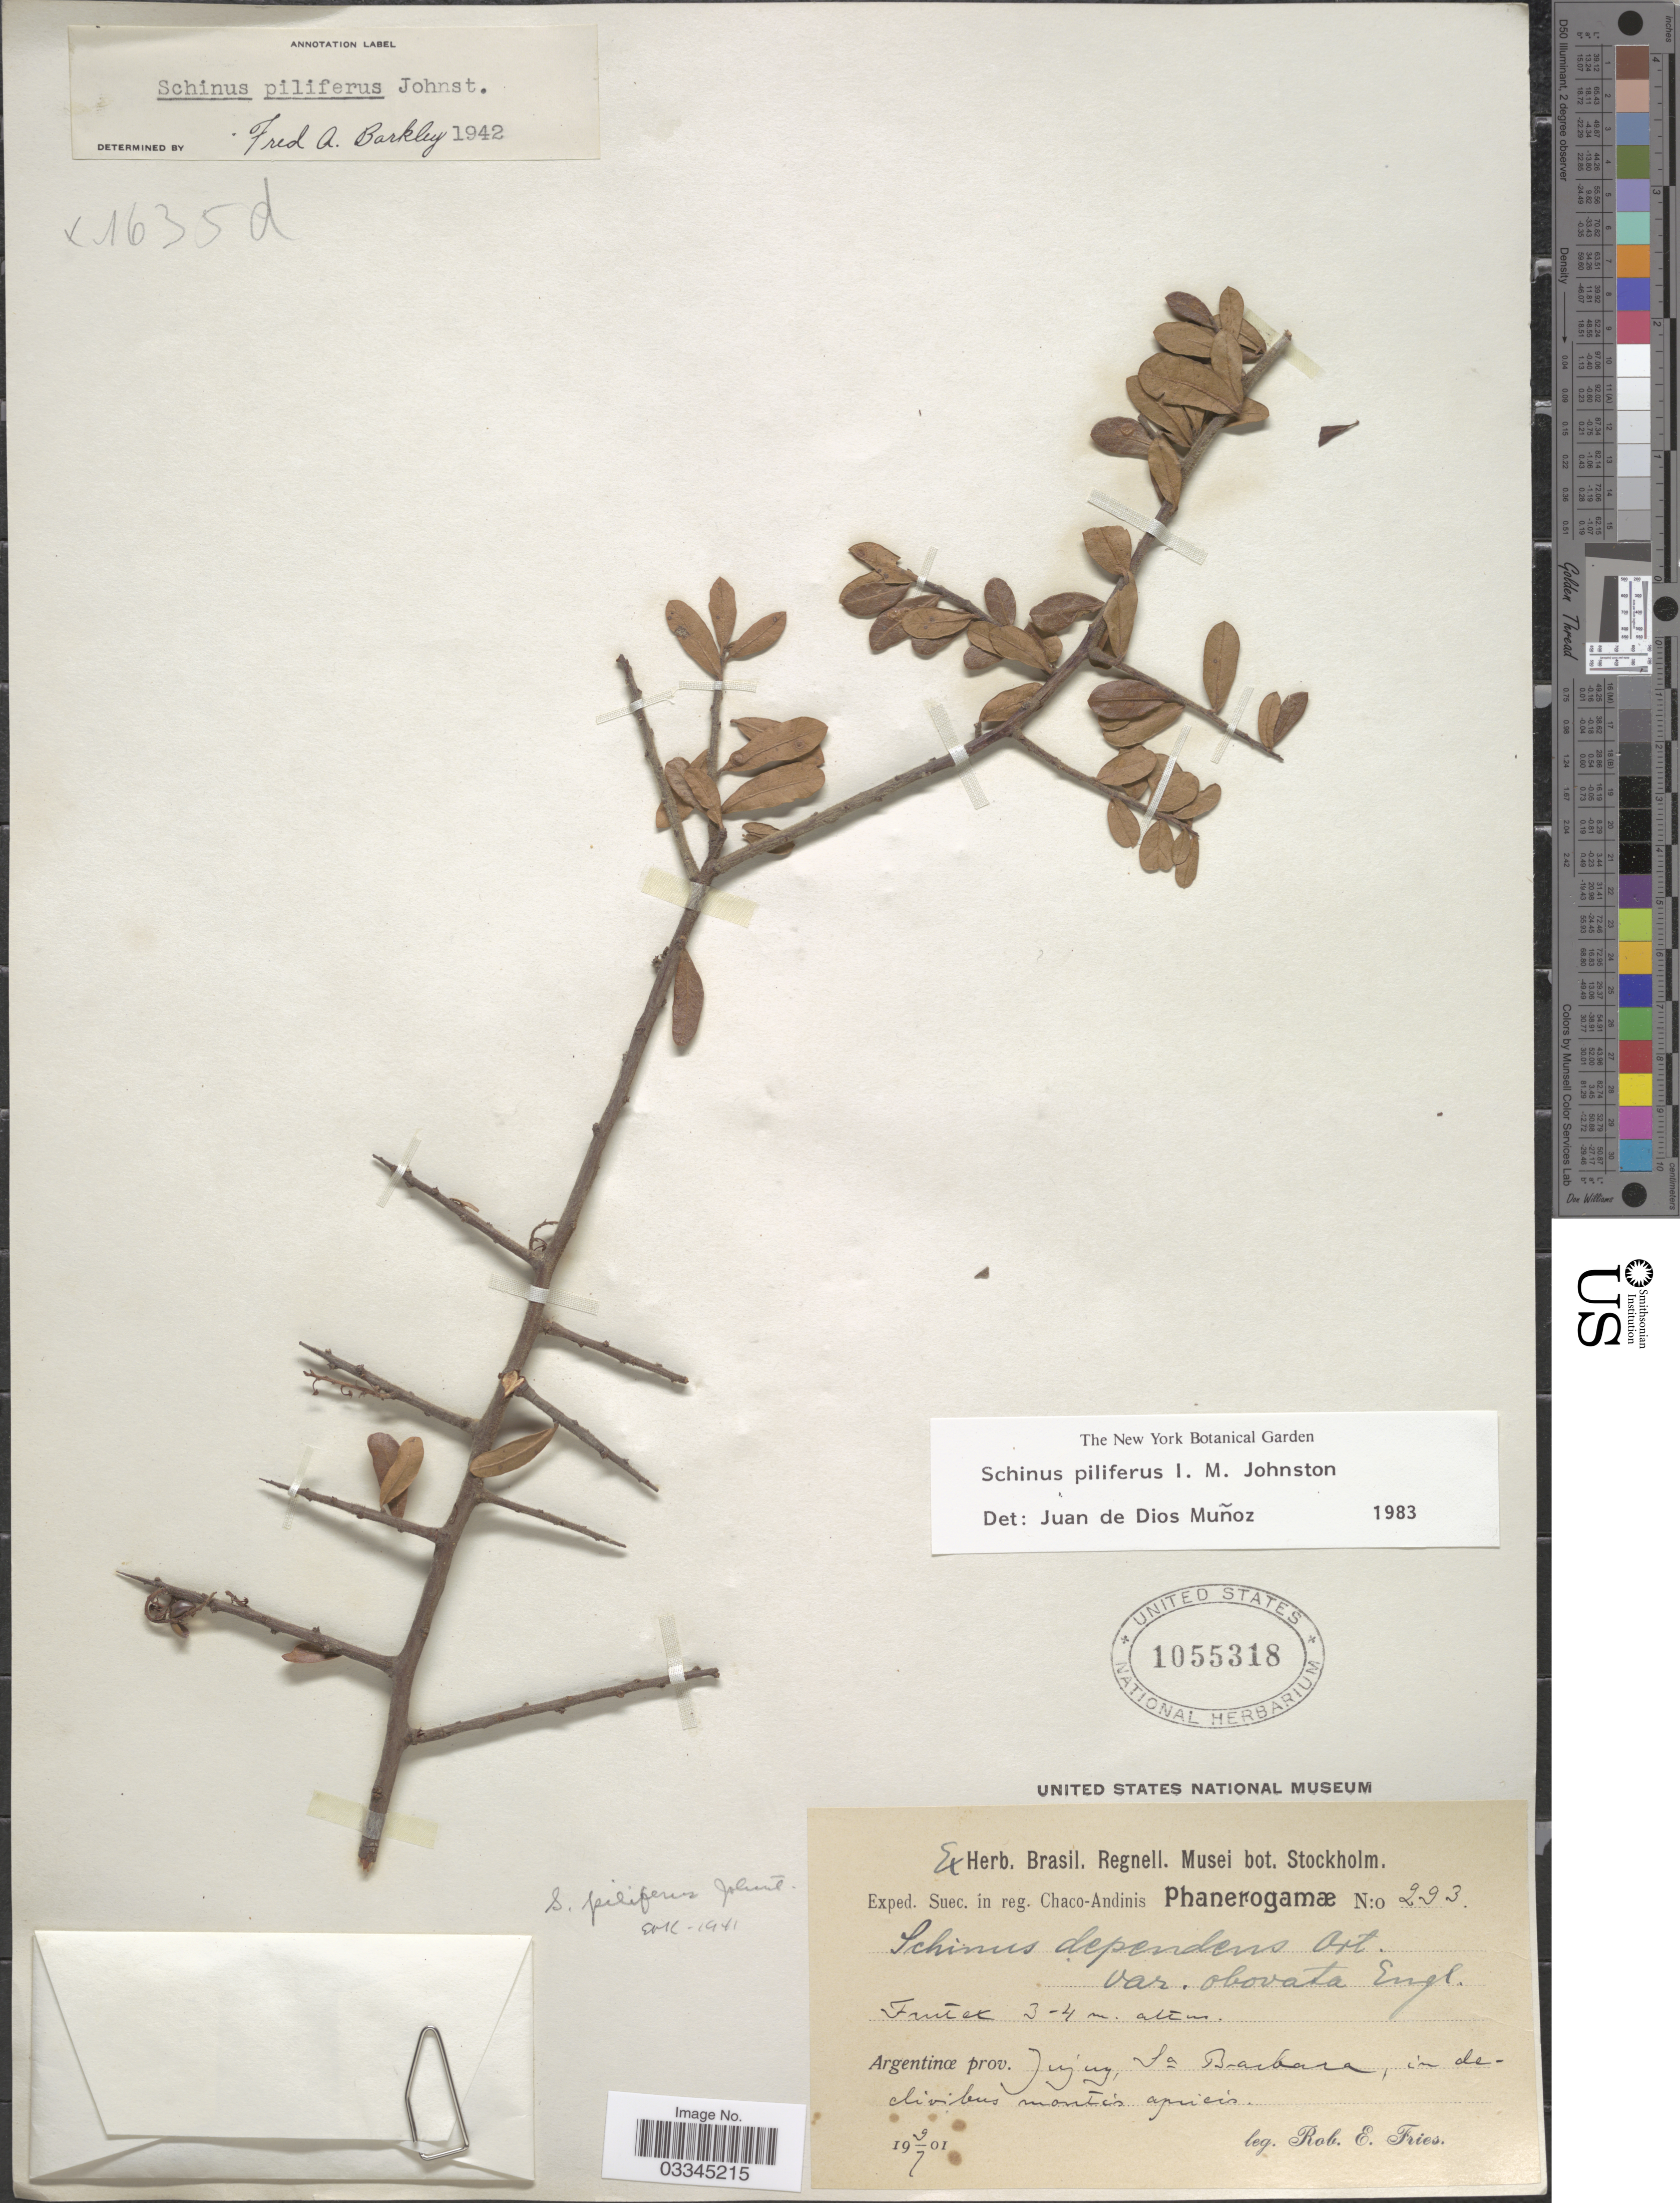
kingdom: Plantae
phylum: Tracheophyta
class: Magnoliopsida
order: Sapindales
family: Anacardiaceae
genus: Schinus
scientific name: Schinus pilifera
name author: I.M. Johnst.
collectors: R. E. Fries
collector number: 293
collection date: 1901-07-09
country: Argentina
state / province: Jujuy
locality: Sa Barbara.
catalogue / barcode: US 1055318